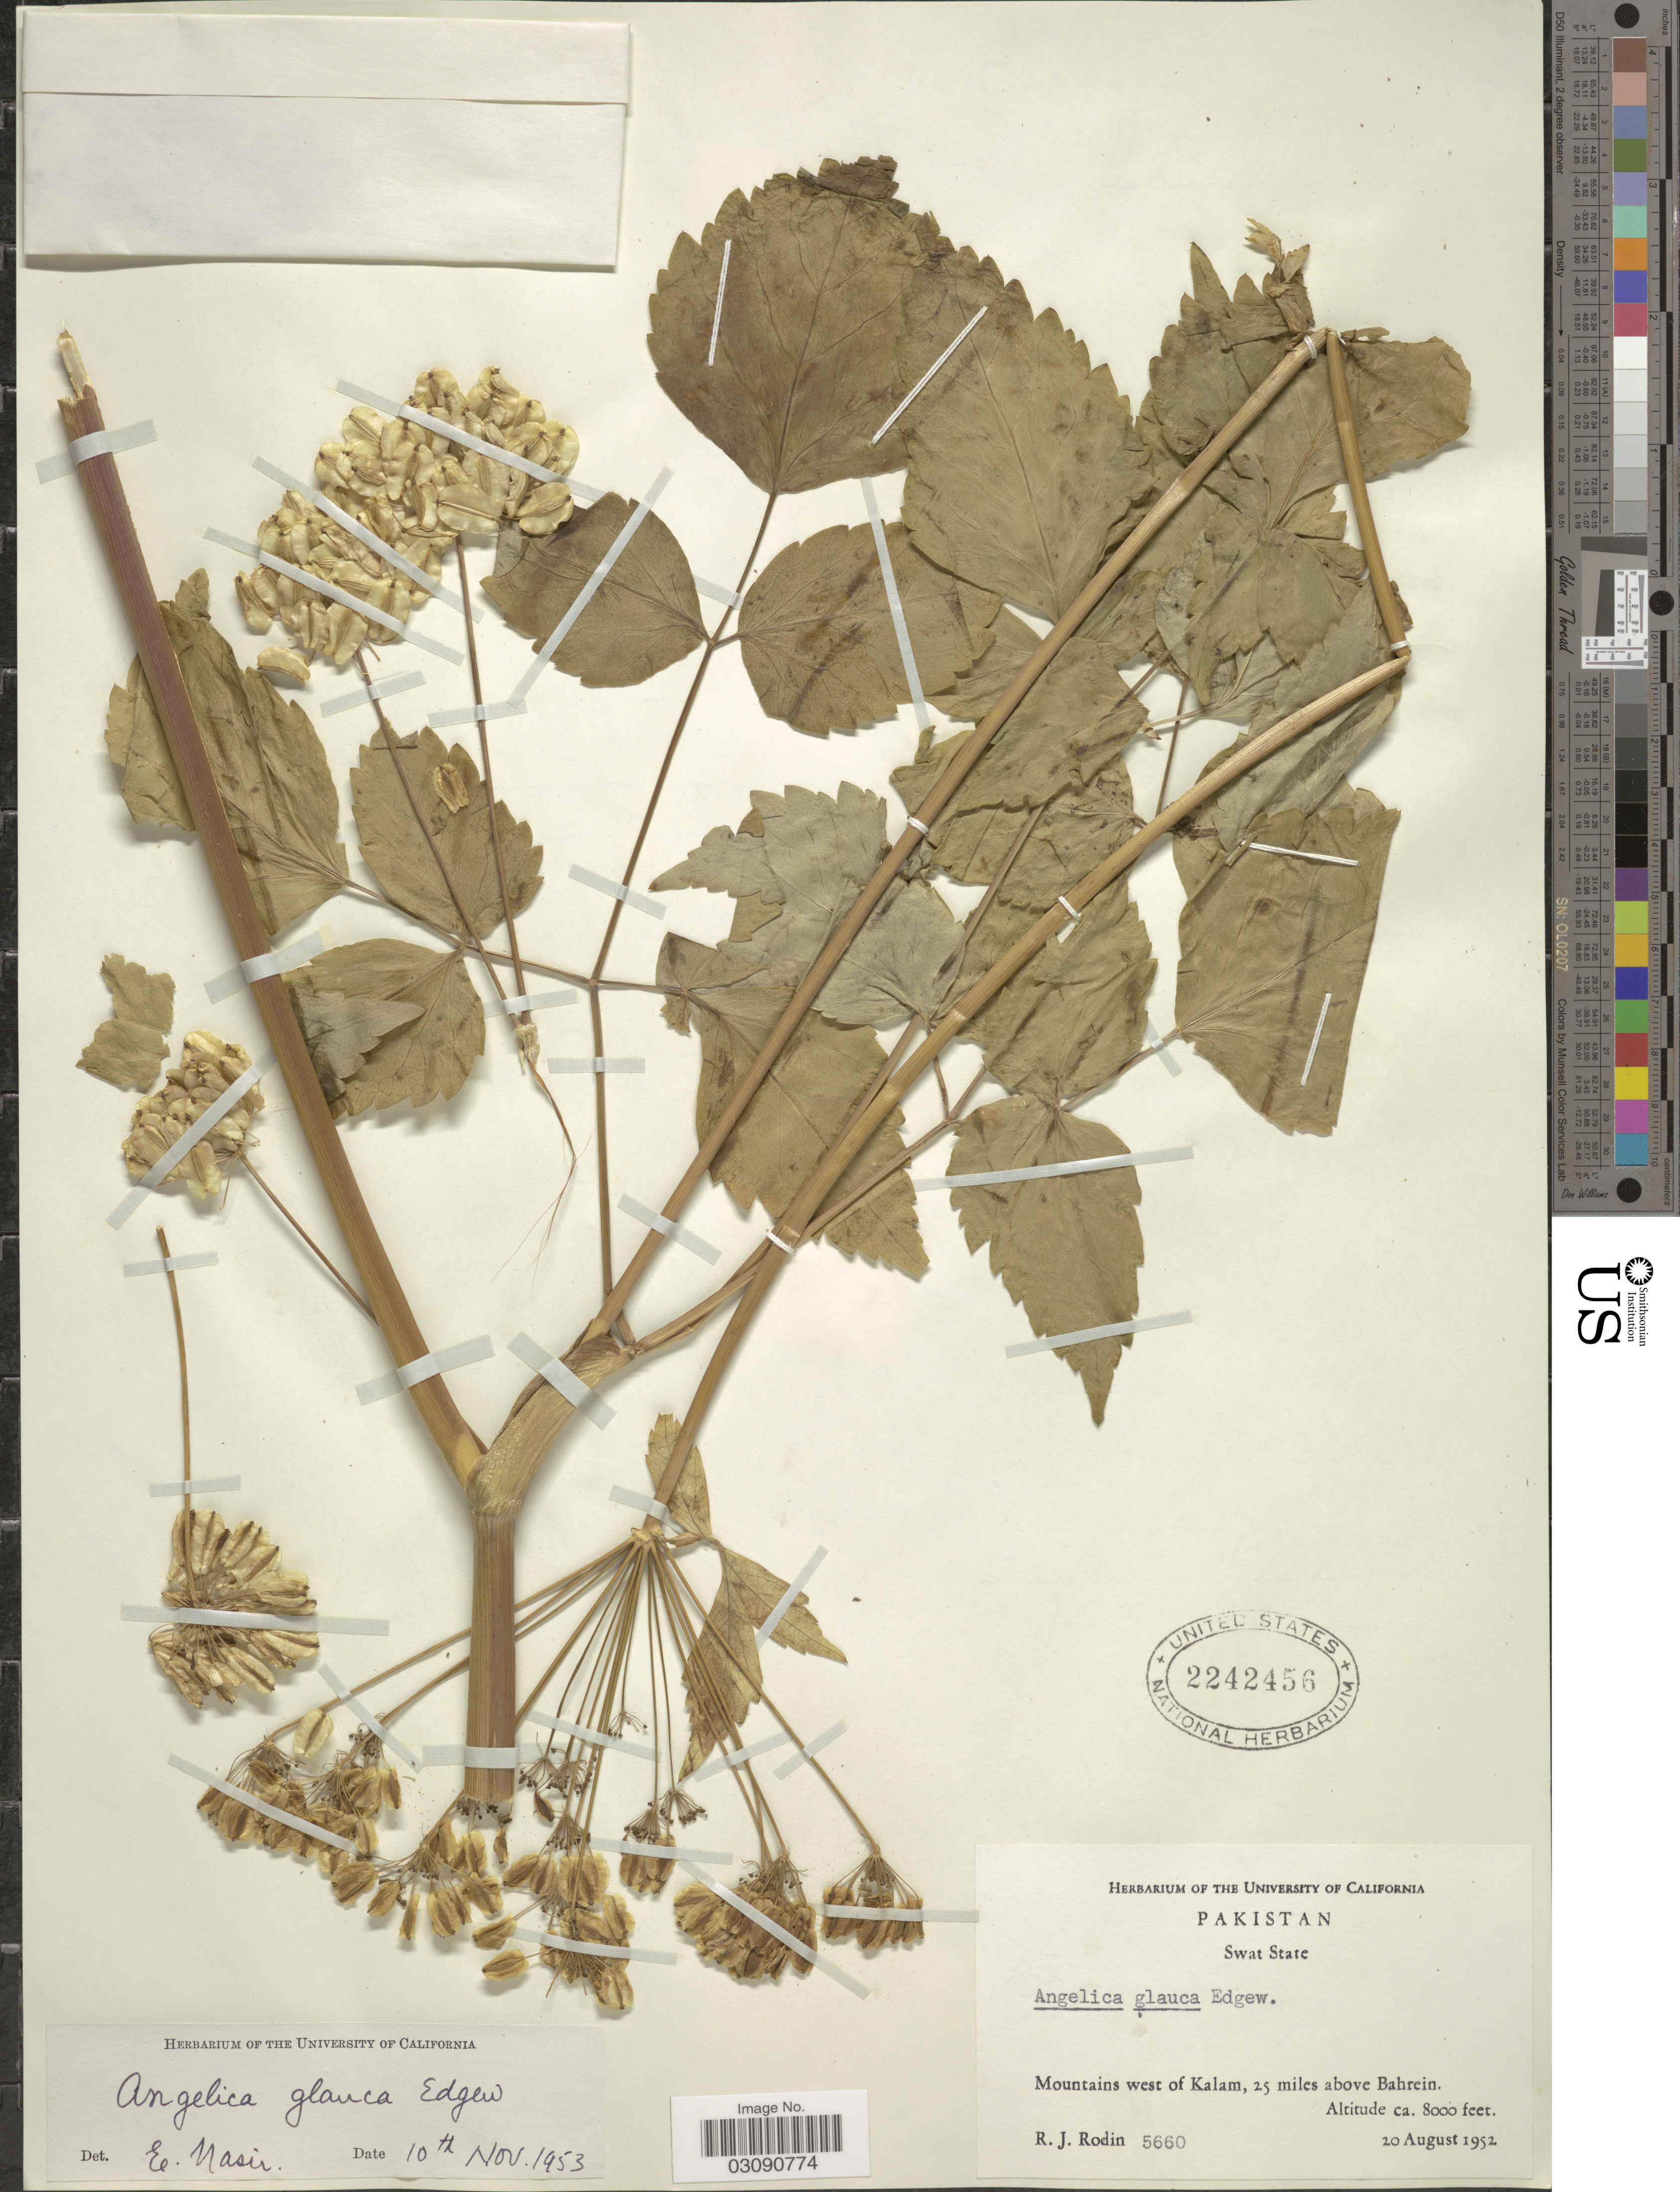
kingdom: Plantae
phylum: Tracheophyta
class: Magnoliopsida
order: Apiales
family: Apiaceae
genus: Angelica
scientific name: Angelica glauca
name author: Edgew.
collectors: R. J. Rodin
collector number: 5660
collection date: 1952-08-20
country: Pakistan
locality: Swat States, Mountains west of Kalam, 25 miles above Bahrein.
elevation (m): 2438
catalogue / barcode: US 2242456